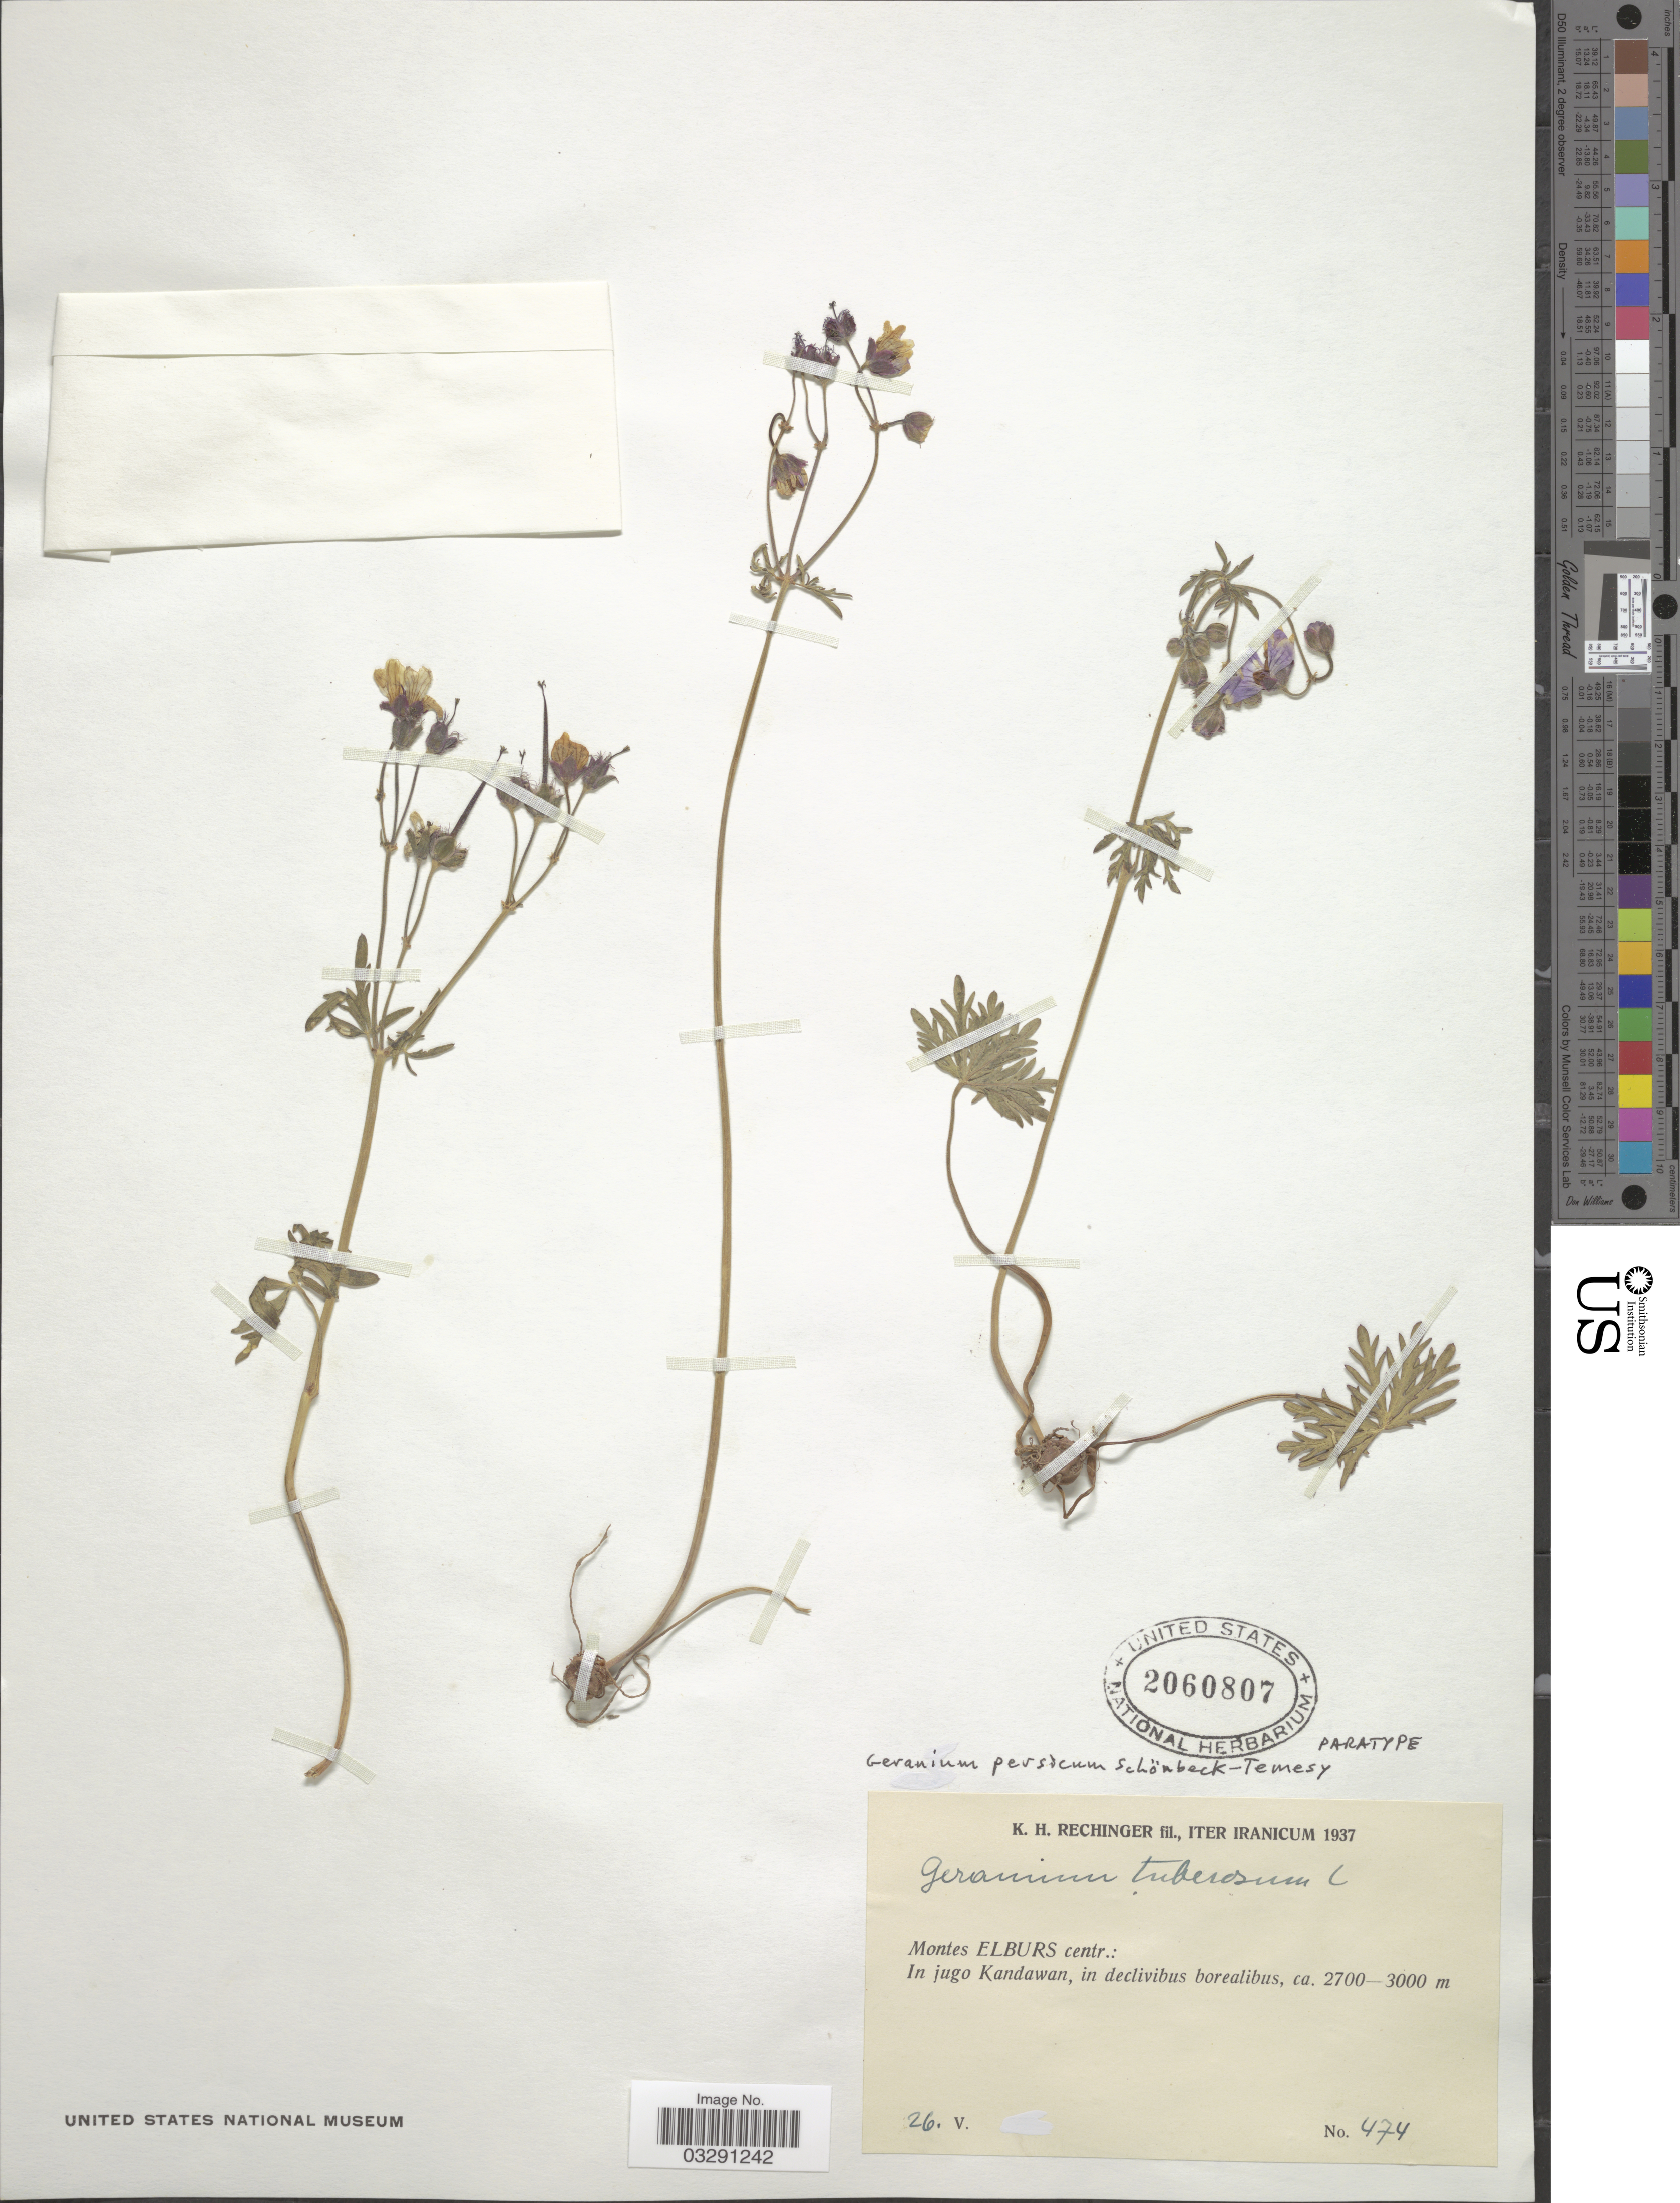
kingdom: Plantae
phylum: Tracheophyta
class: Magnoliopsida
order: Geraniales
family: Geraniaceae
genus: Geranium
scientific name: Geranium persicum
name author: Schönb.-Tem.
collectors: K. H. Rechinger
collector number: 474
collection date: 1937-05-26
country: Iran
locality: Montes Elburs centr.: In jugo Kandawan, in declivibus borealibus.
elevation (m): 2700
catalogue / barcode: US 2060807